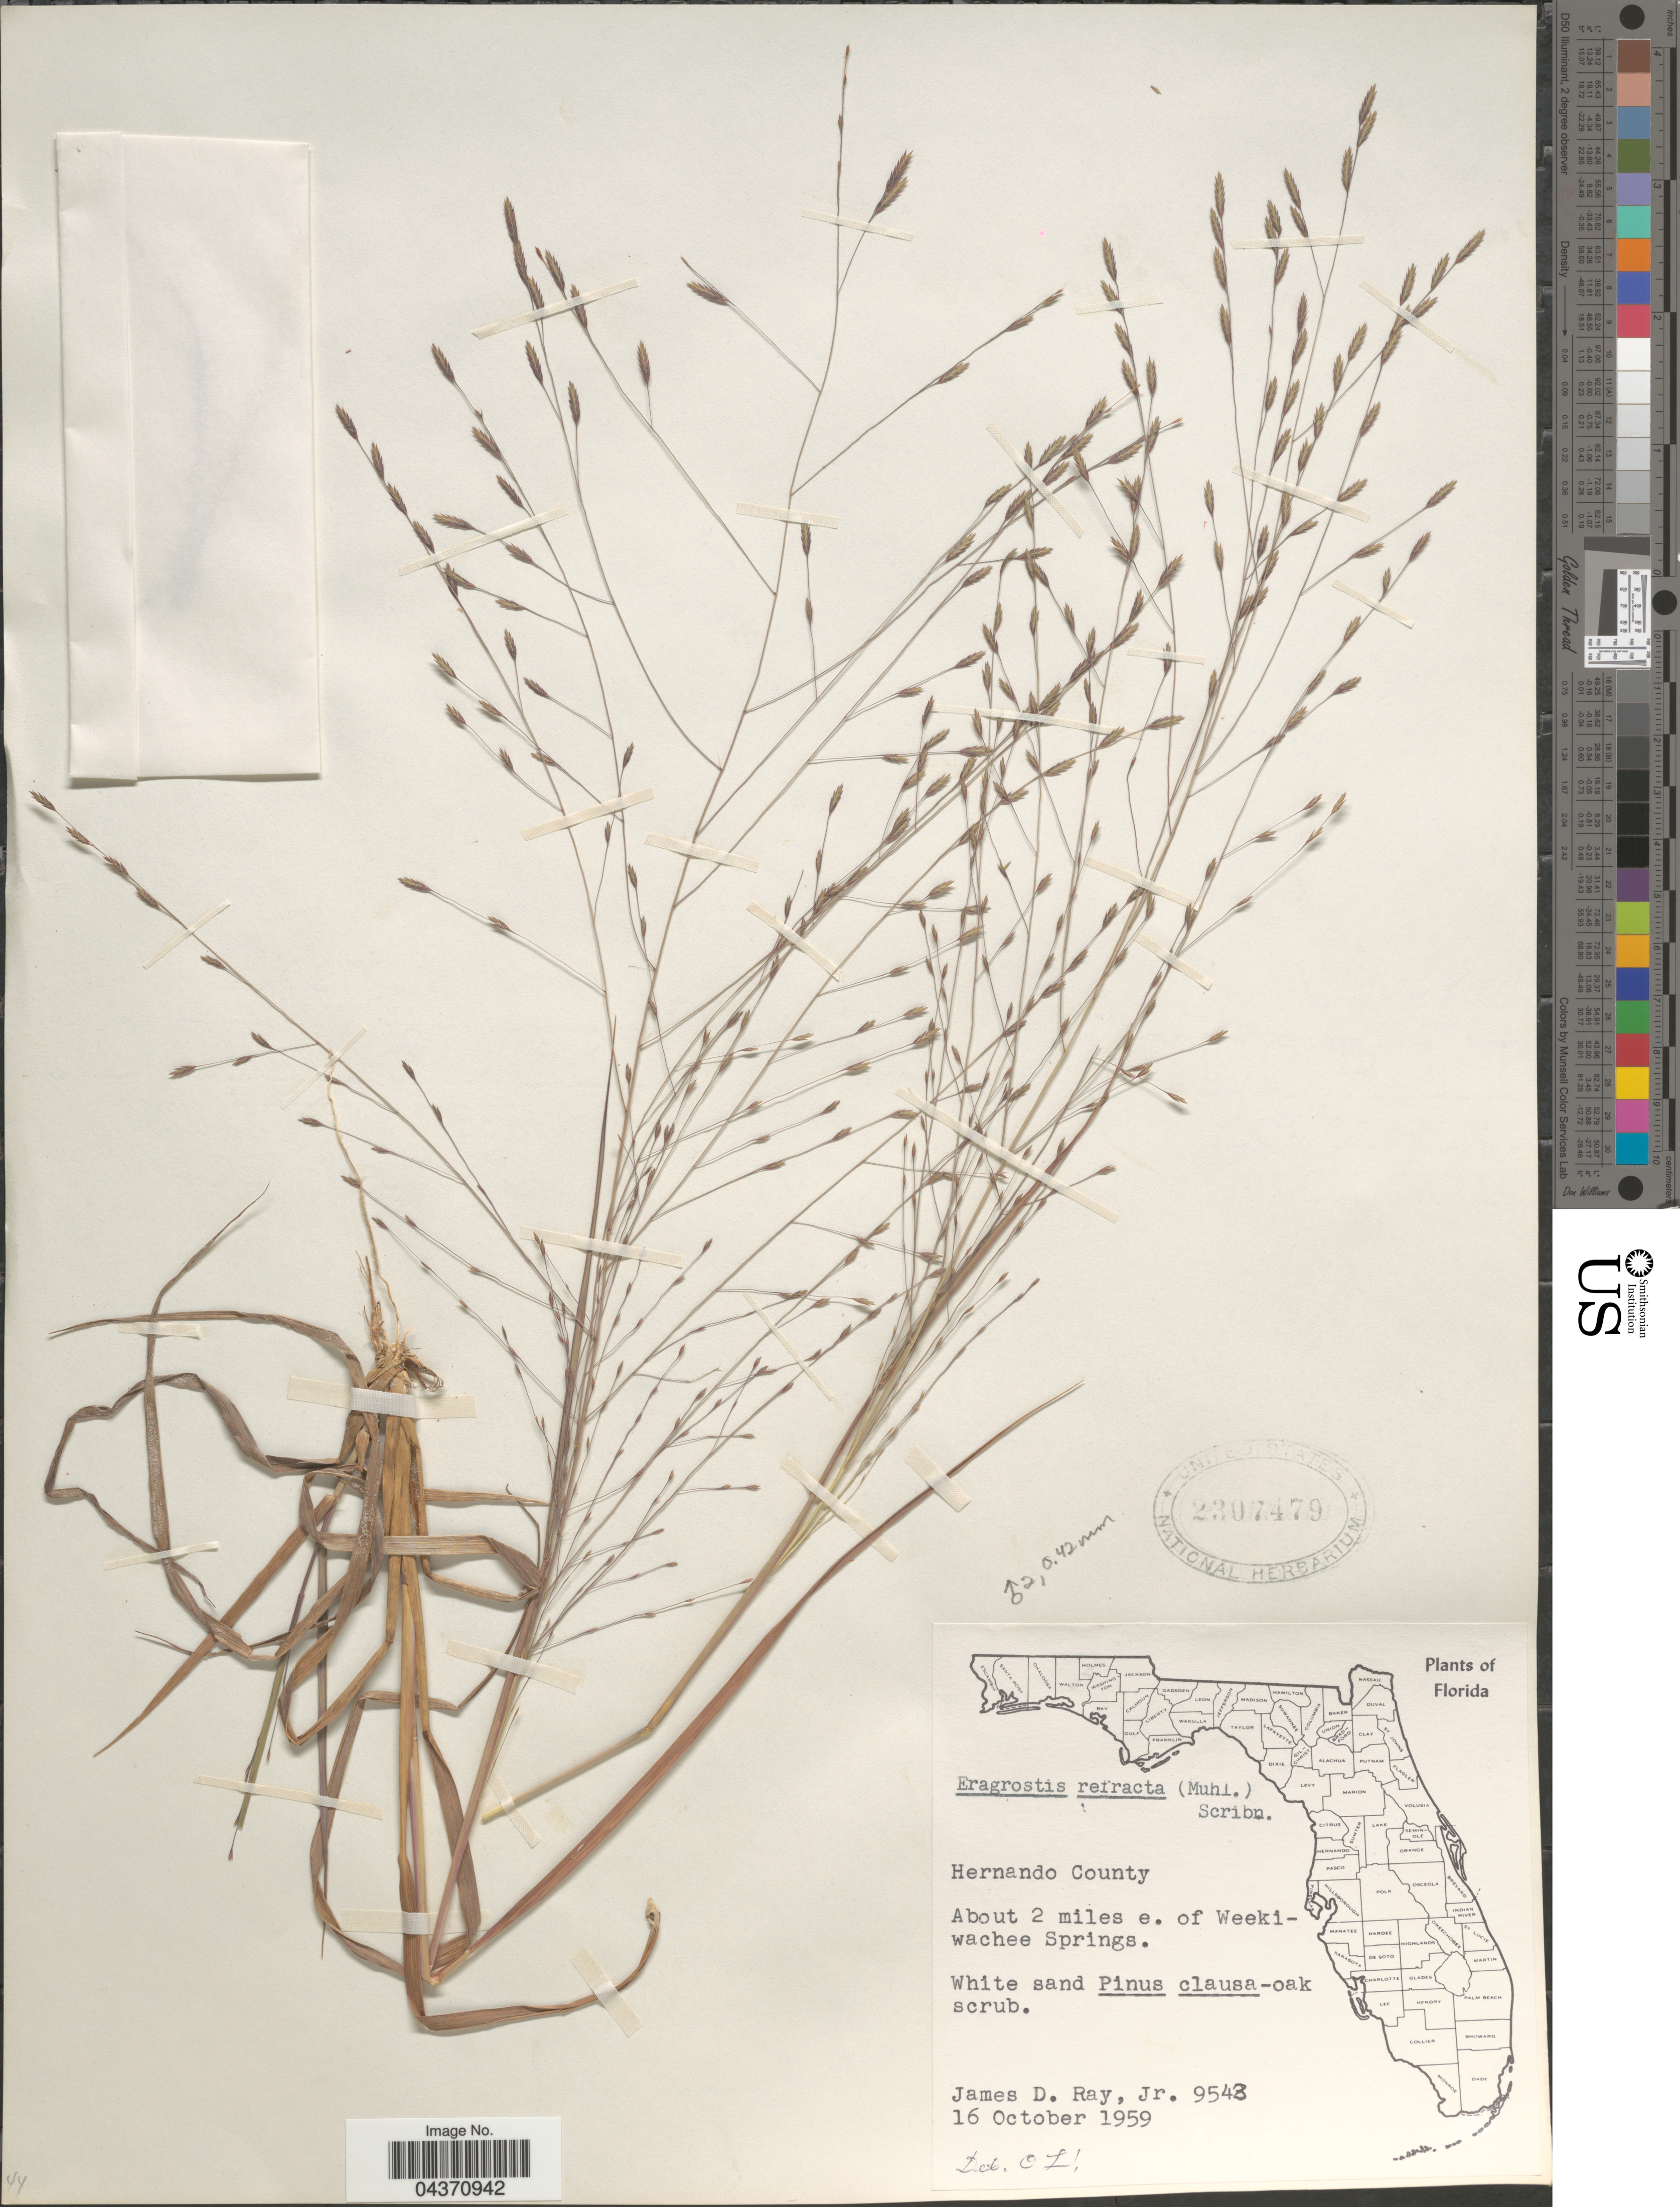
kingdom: Plantae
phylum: Tracheophyta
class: Liliopsida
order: Poales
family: Poaceae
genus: Eragrostis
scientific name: Eragrostis refracta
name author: (Muhl.) Scribn.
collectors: J. D. Ray Jr.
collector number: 9543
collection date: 1959-10-16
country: United States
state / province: Florida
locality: Hernando County. About 2 miles e. of Weekiwachee Springs.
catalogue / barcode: US 2307479